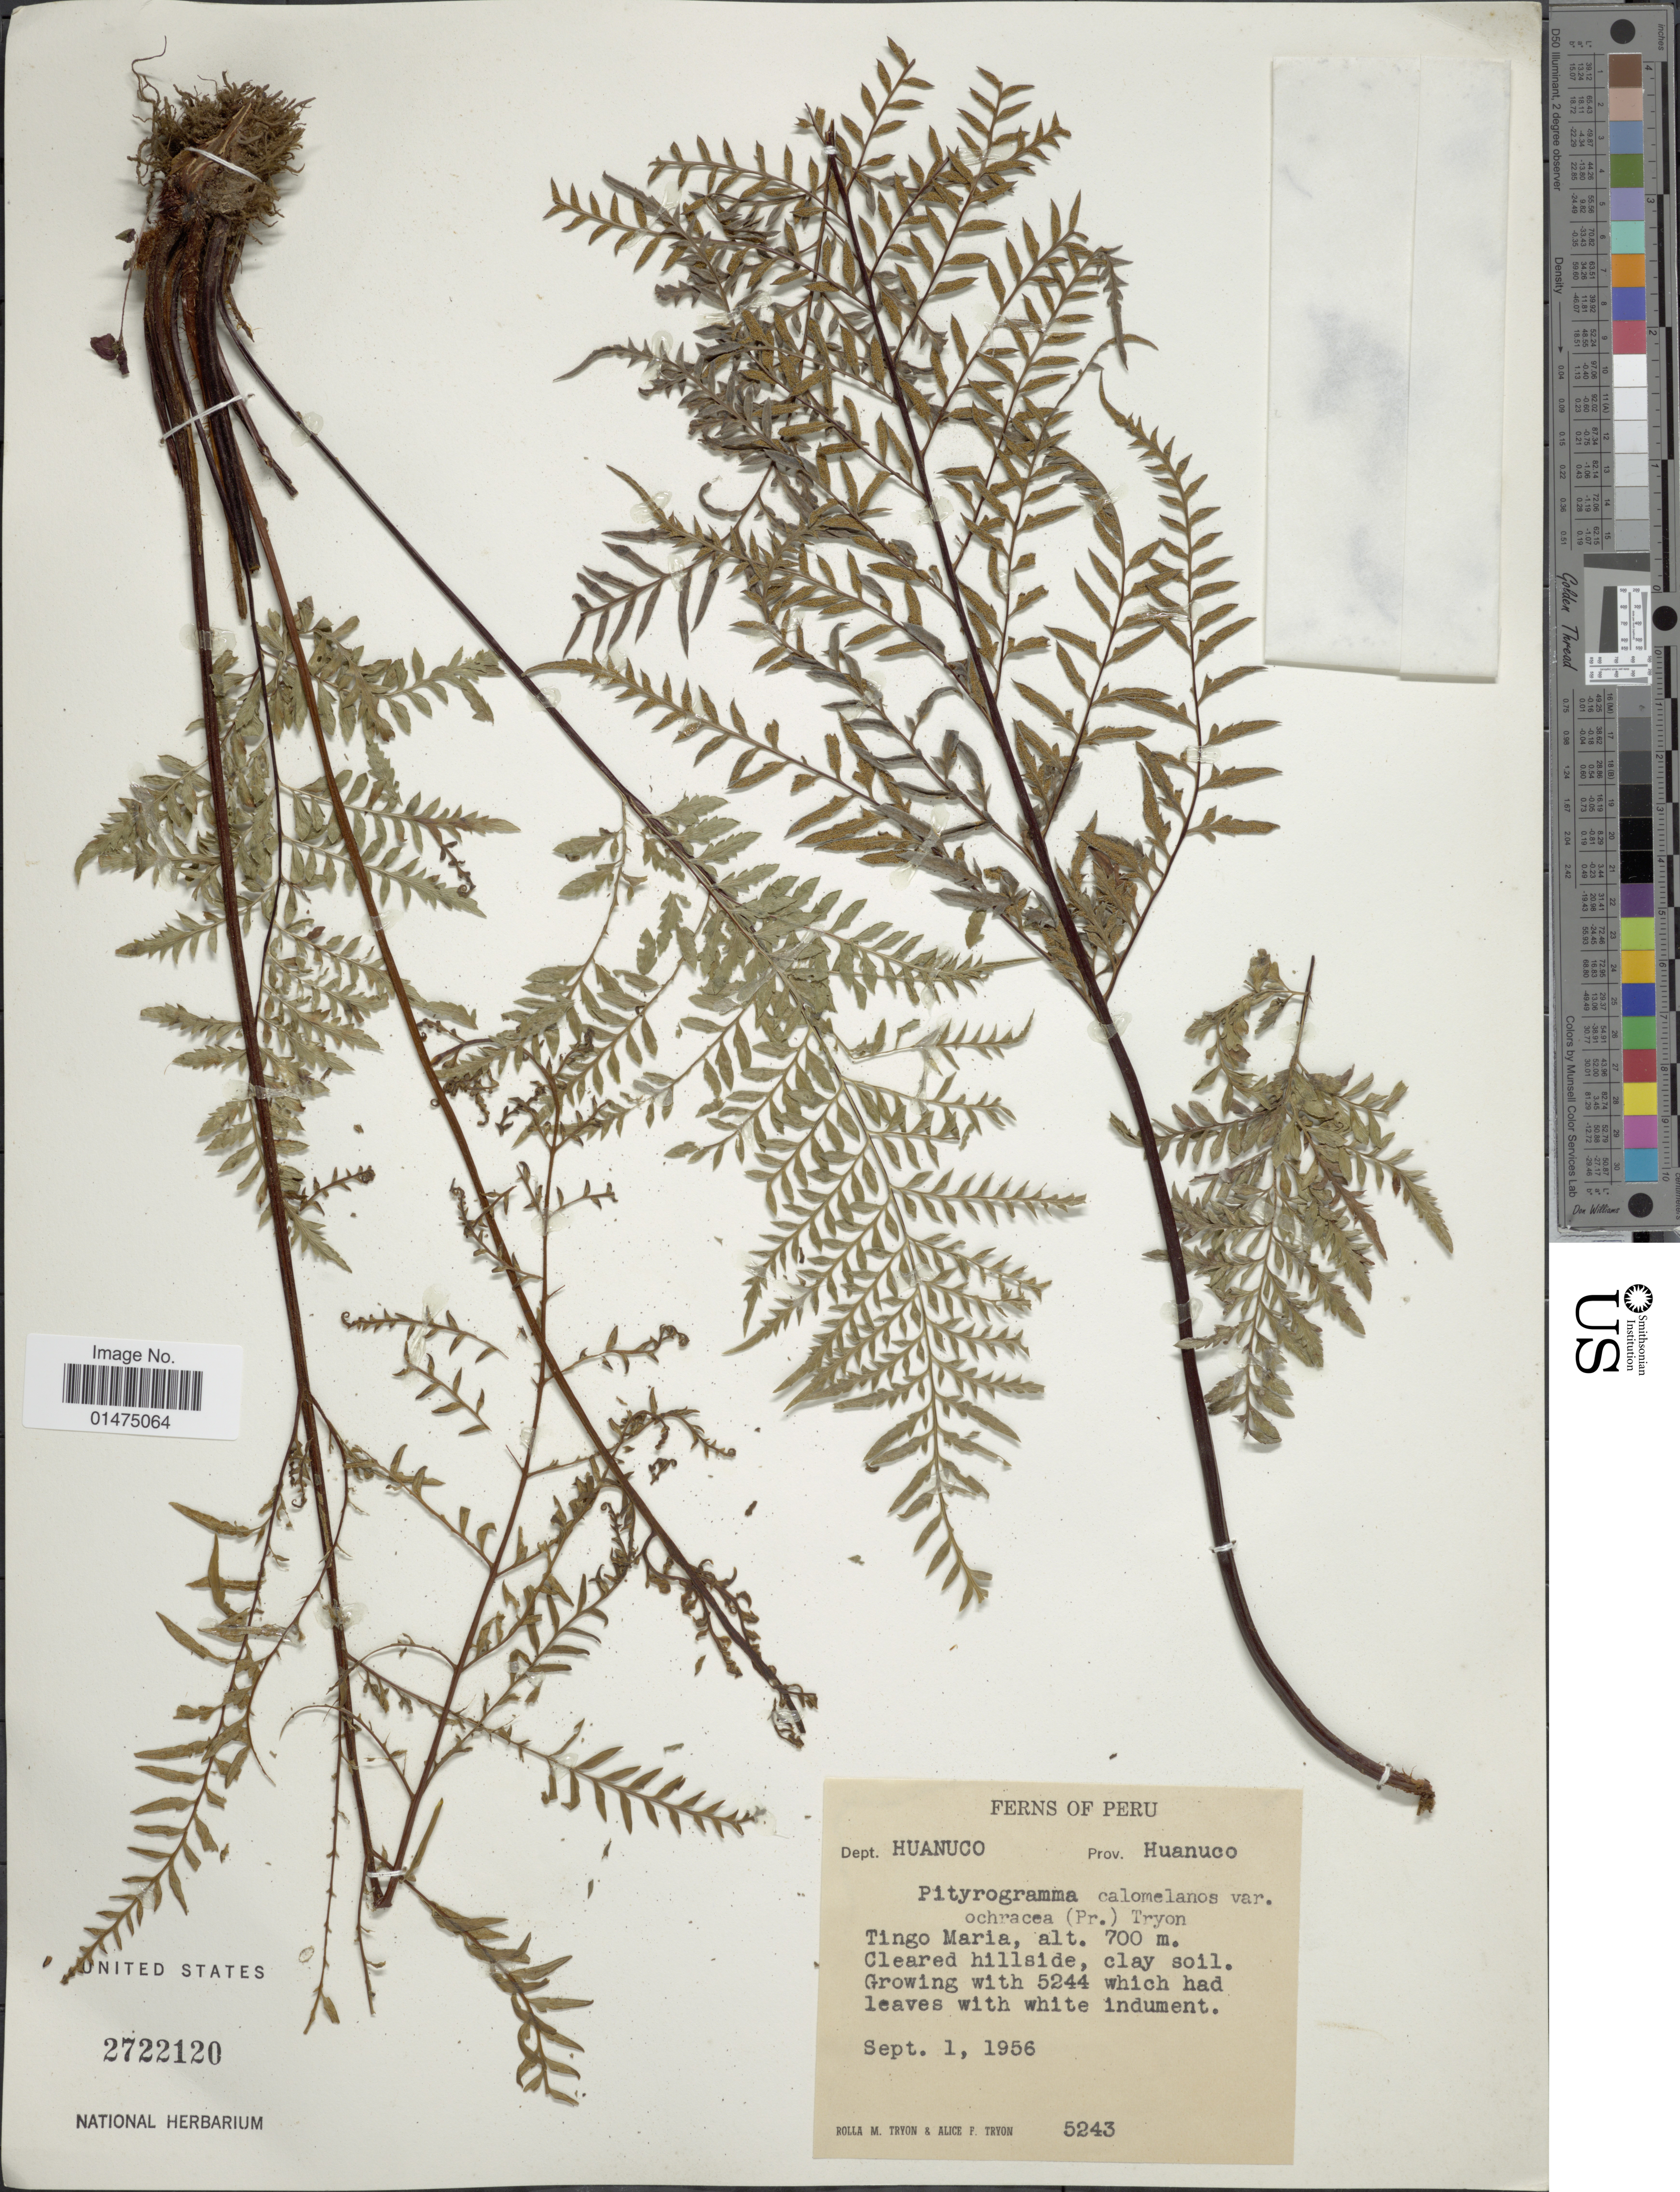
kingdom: Plantae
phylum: Tracheophyta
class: Polypodiopsida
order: Polypodiales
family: Pteridaceae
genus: Pityrogramma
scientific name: Pityrogramma ochracea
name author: (C. Presl) Domin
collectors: R. M. Tryon & A. F. Tryon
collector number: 5243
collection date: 1956-09-01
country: Peru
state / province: Huánuco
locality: Dept. Huanuco, Tingo Maria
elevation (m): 700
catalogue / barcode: US 2722120